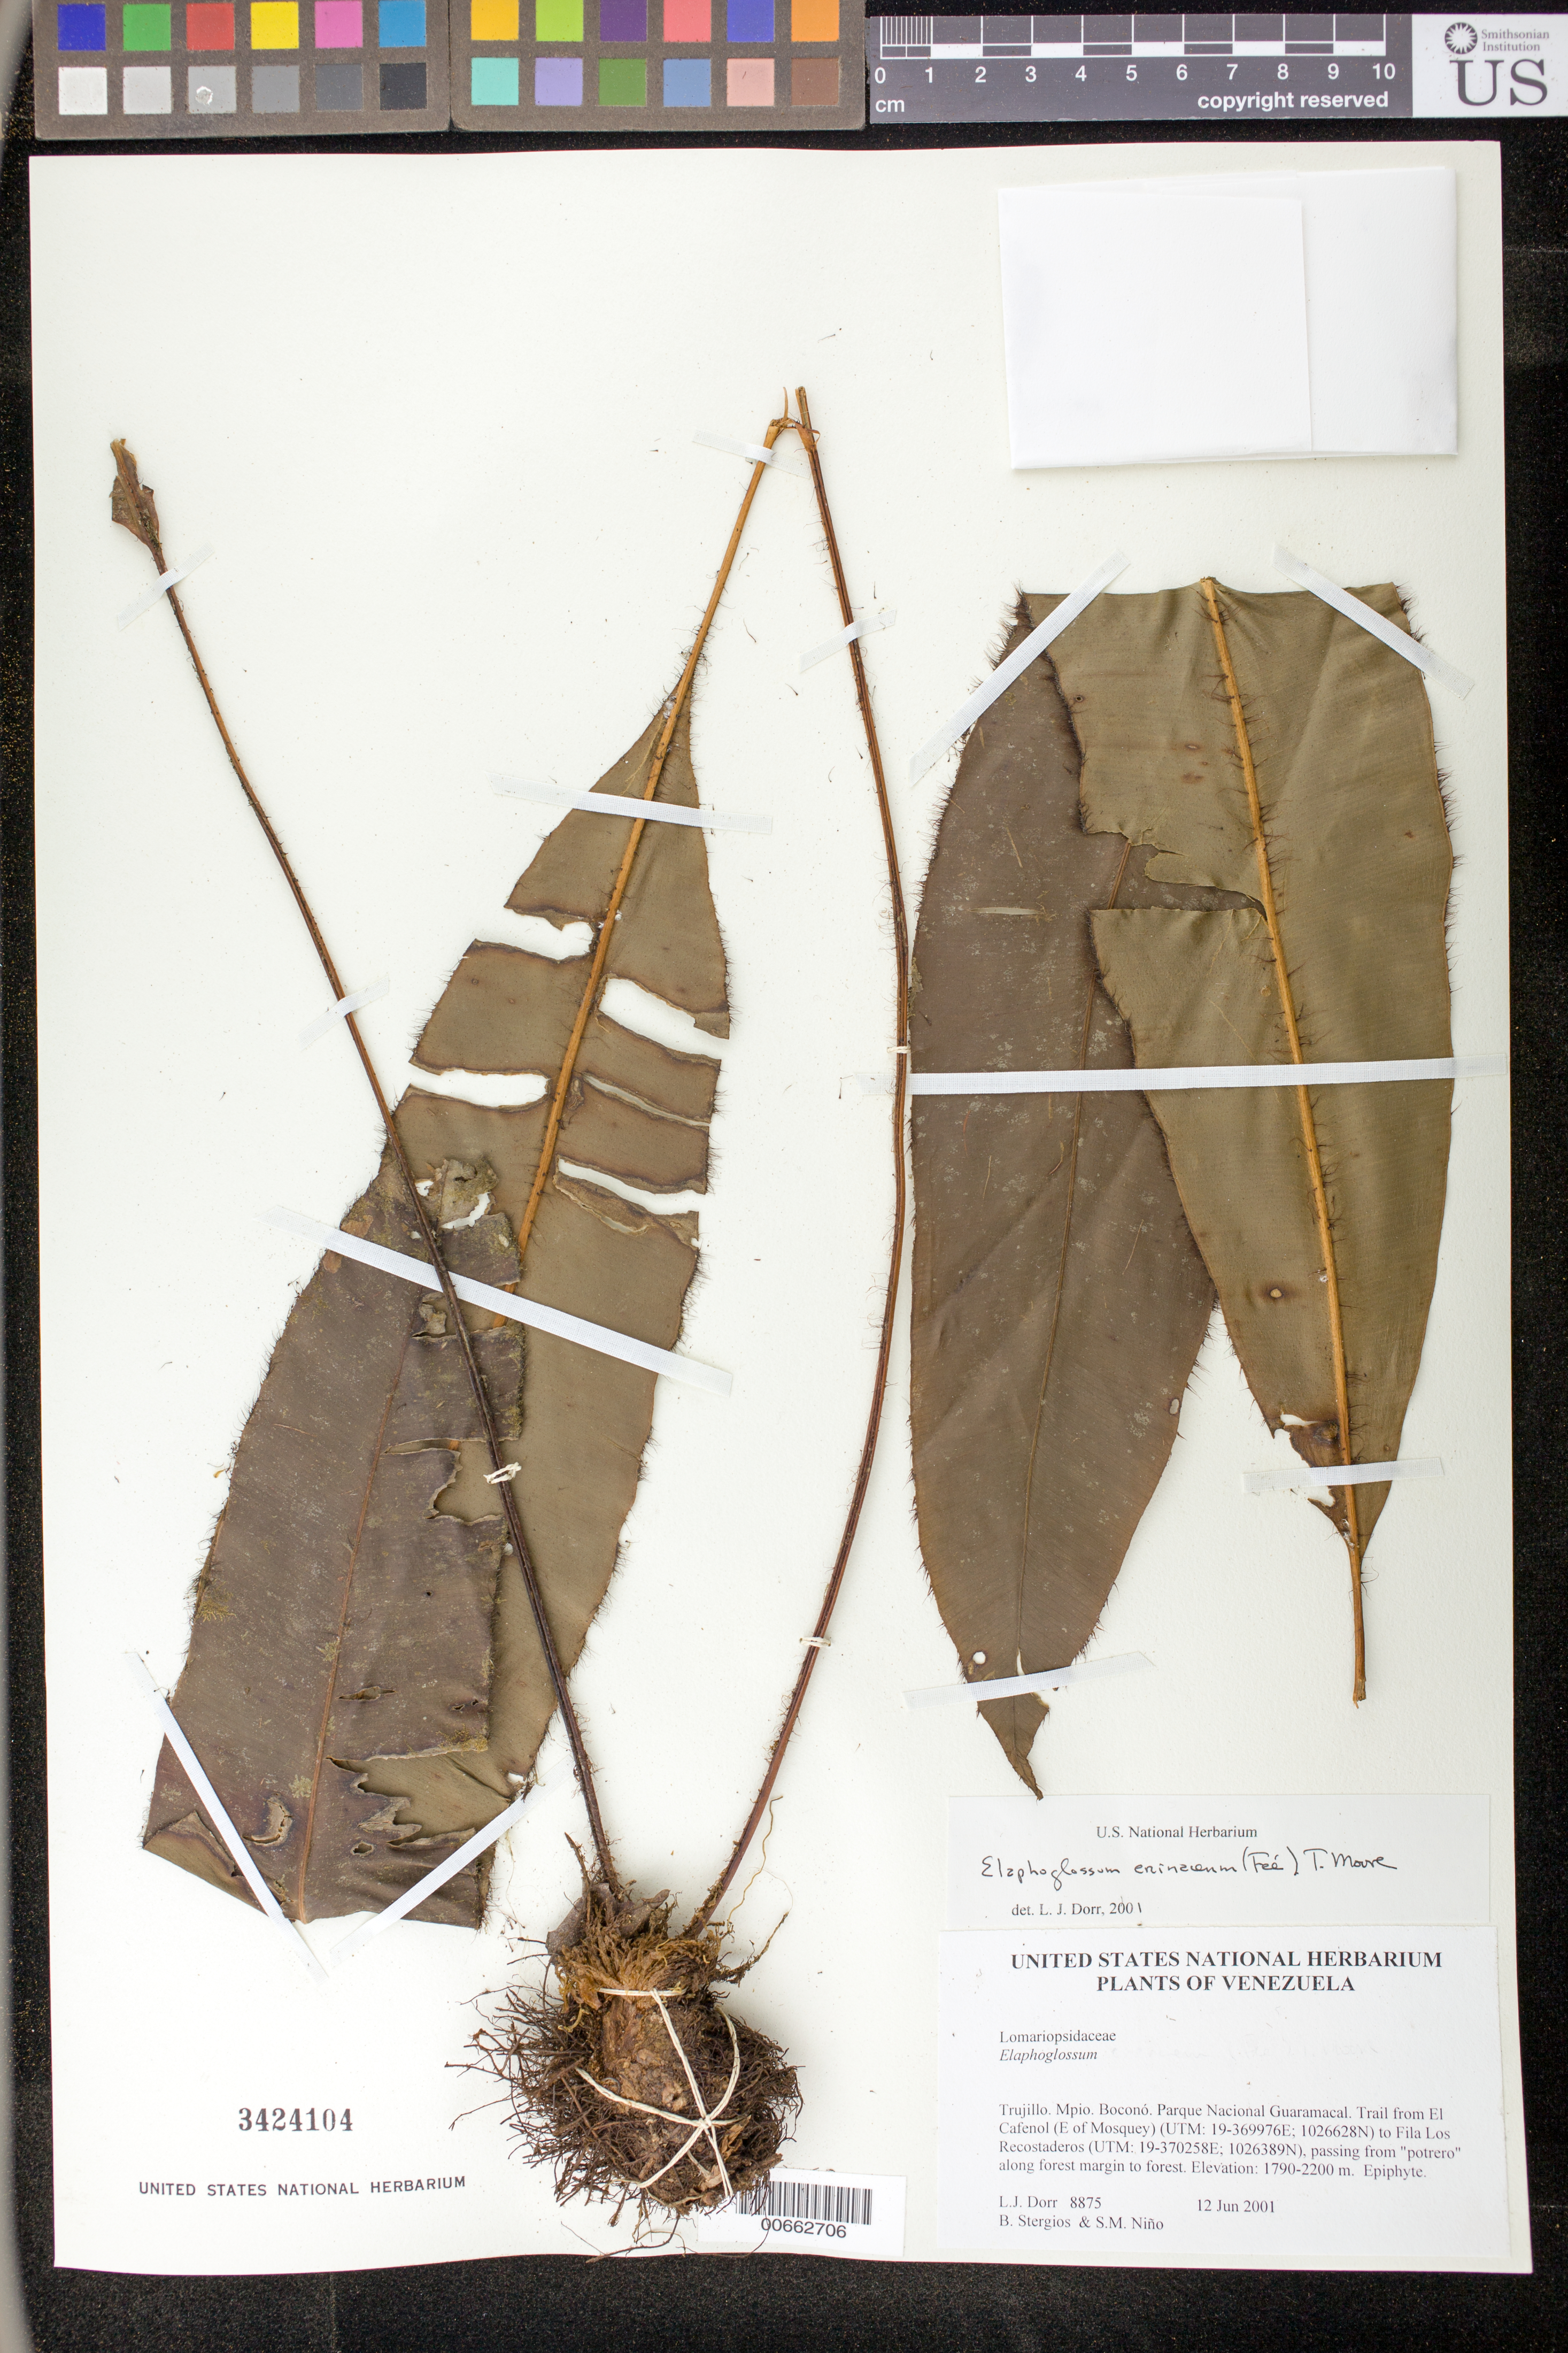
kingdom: Plantae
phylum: Tracheophyta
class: Polypodiopsida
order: Polypodiales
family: Dryopteridaceae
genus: Elaphoglossum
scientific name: Elaphoglossum erinaceum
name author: (Fée) T. Moore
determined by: Dorr, L. J., (BOT), Smithsonian Institution - National Museum of Natural History (UNITED STATES)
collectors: L. J. Dorr, B. G. Stergios & S. M. Niño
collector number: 8875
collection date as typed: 12 Jun 2001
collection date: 2001-06-12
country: Venezuela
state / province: Trujillo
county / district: Boconó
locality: Parque Nacional Guaramacal. Trail from El Cafenol (E of Mosquey) to Fila Los Recostaderos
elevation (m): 1790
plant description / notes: PORT, UC, US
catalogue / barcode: US 3424104